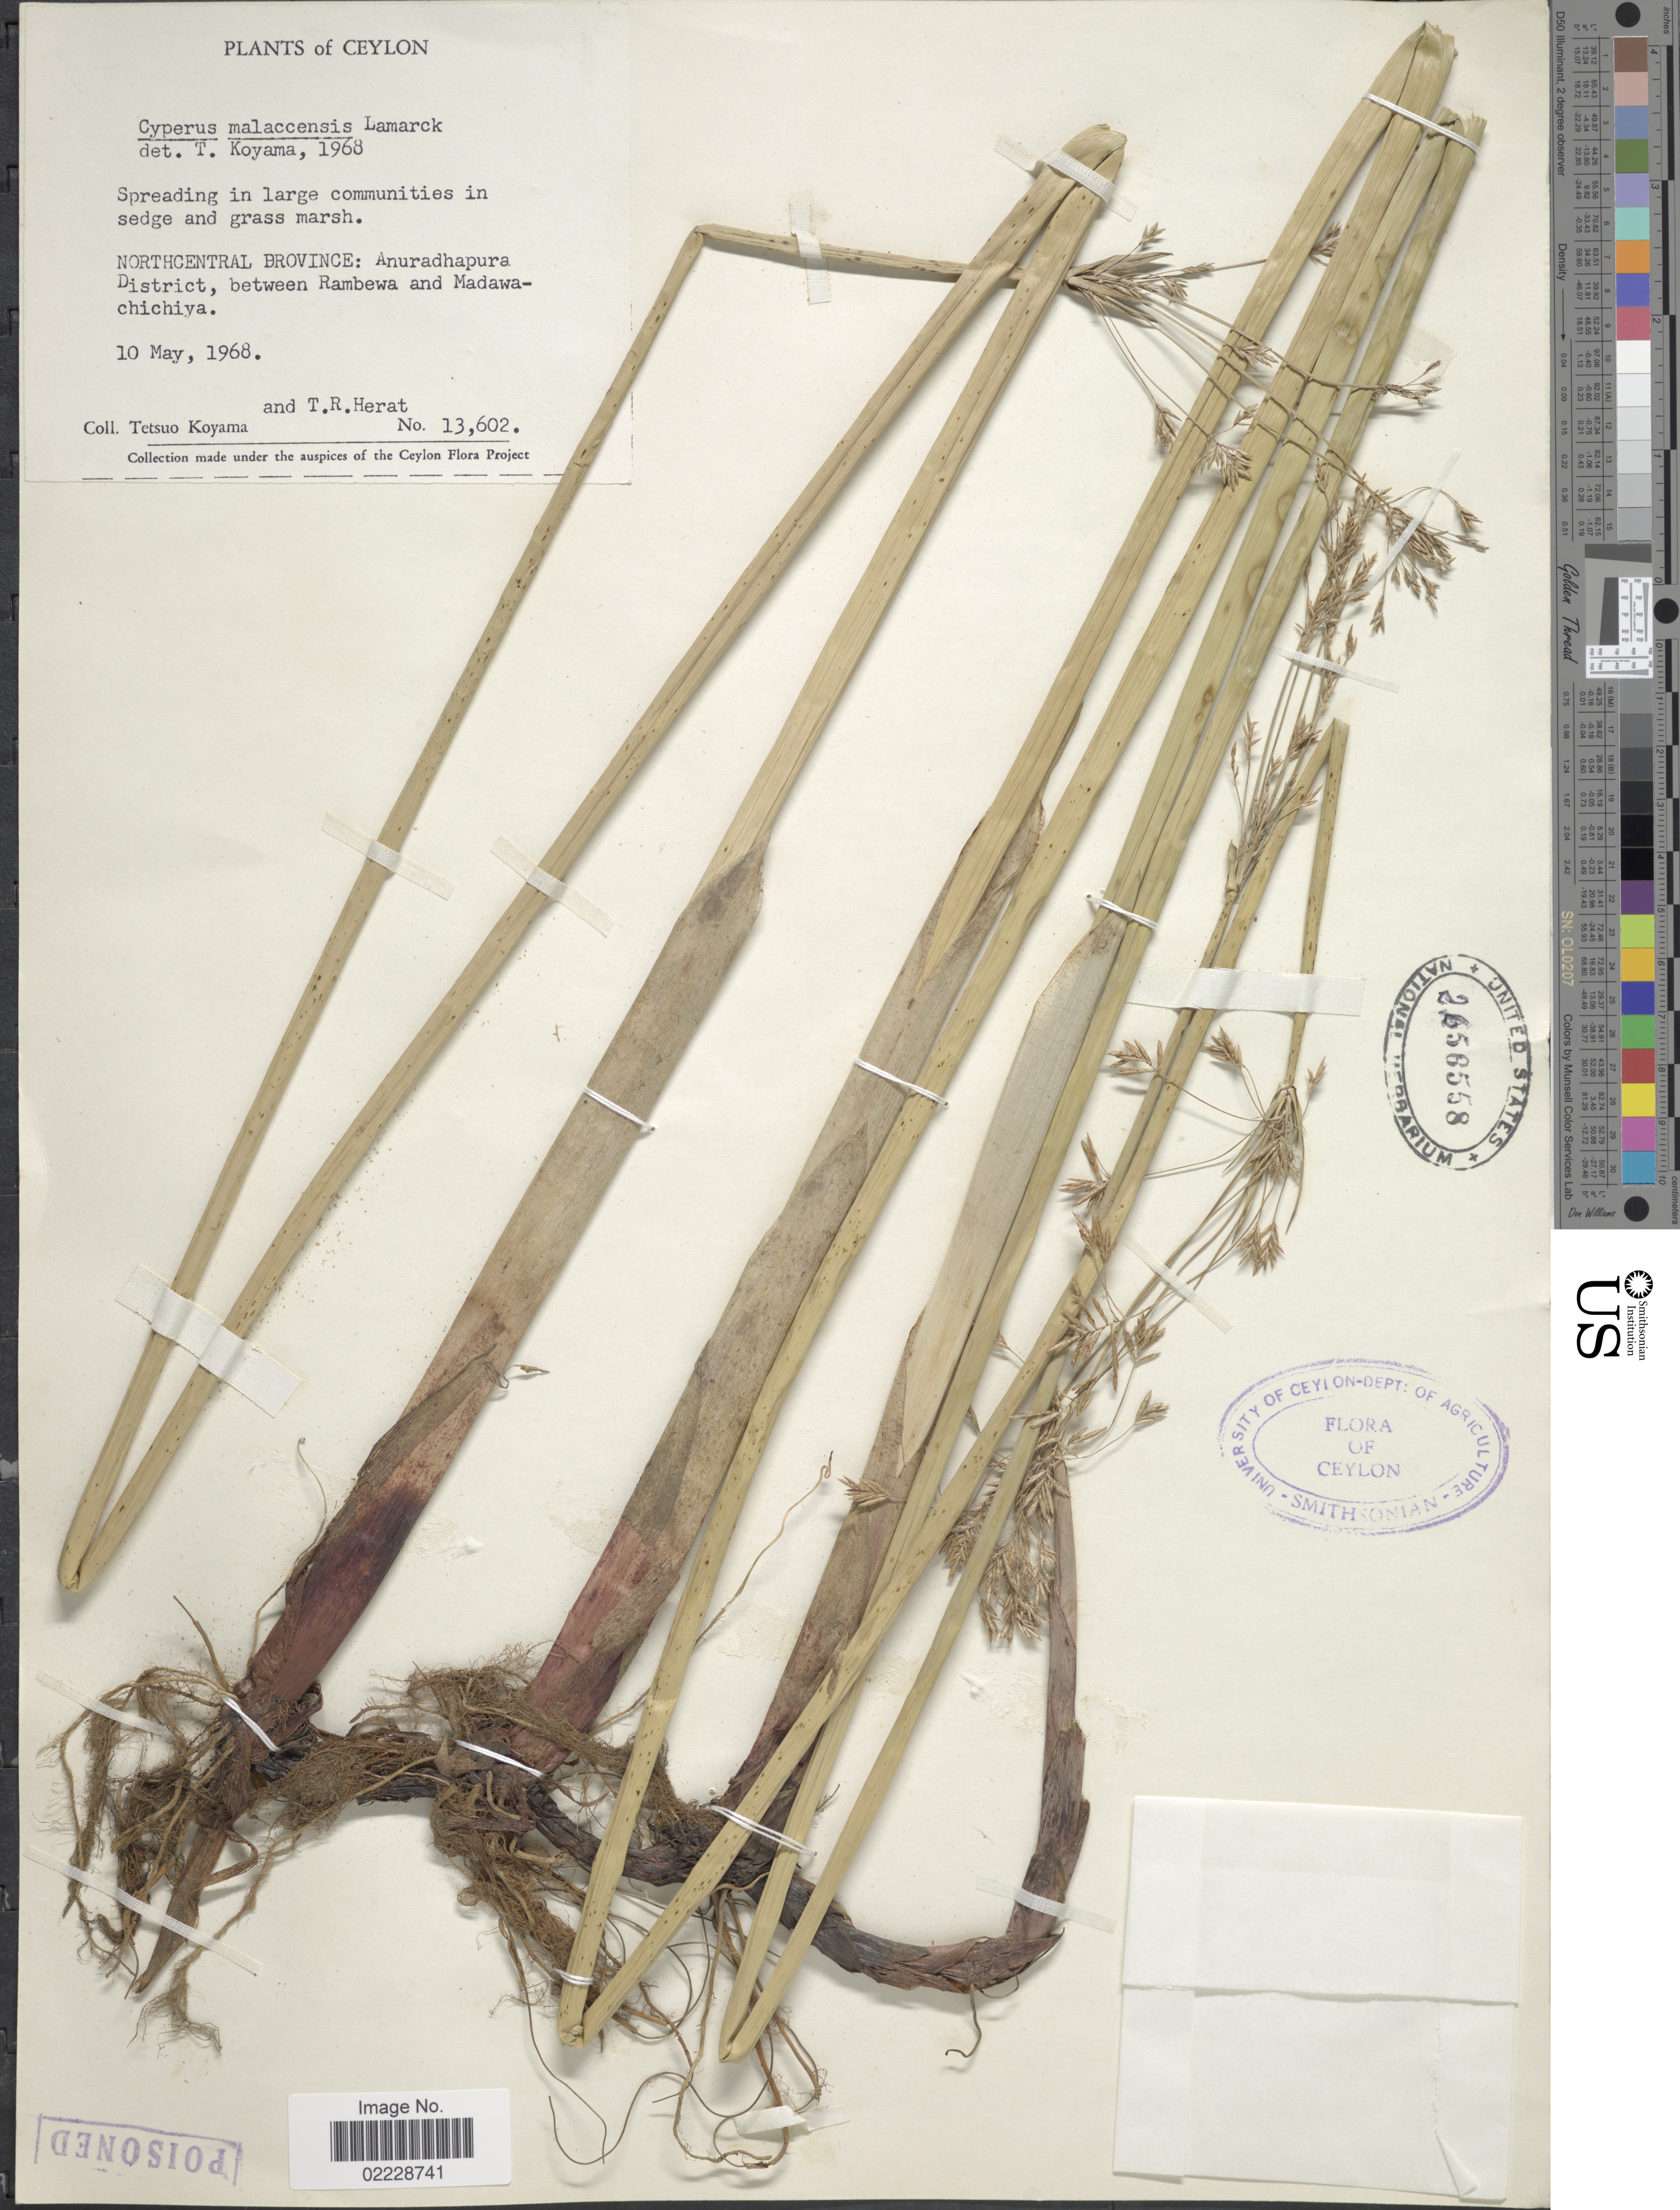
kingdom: Plantae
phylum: Tracheophyta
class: Liliopsida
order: Poales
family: Cyperaceae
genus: Cyperus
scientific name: Cyperus malaccensis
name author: Lam.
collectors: T. Koyama & T. R. Herat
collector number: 13602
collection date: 1968-05-10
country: Sri Lanka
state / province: North Central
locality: Ceylon, Anuradhapura District, between Rambewa and Madawachichiya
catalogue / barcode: US 2658558